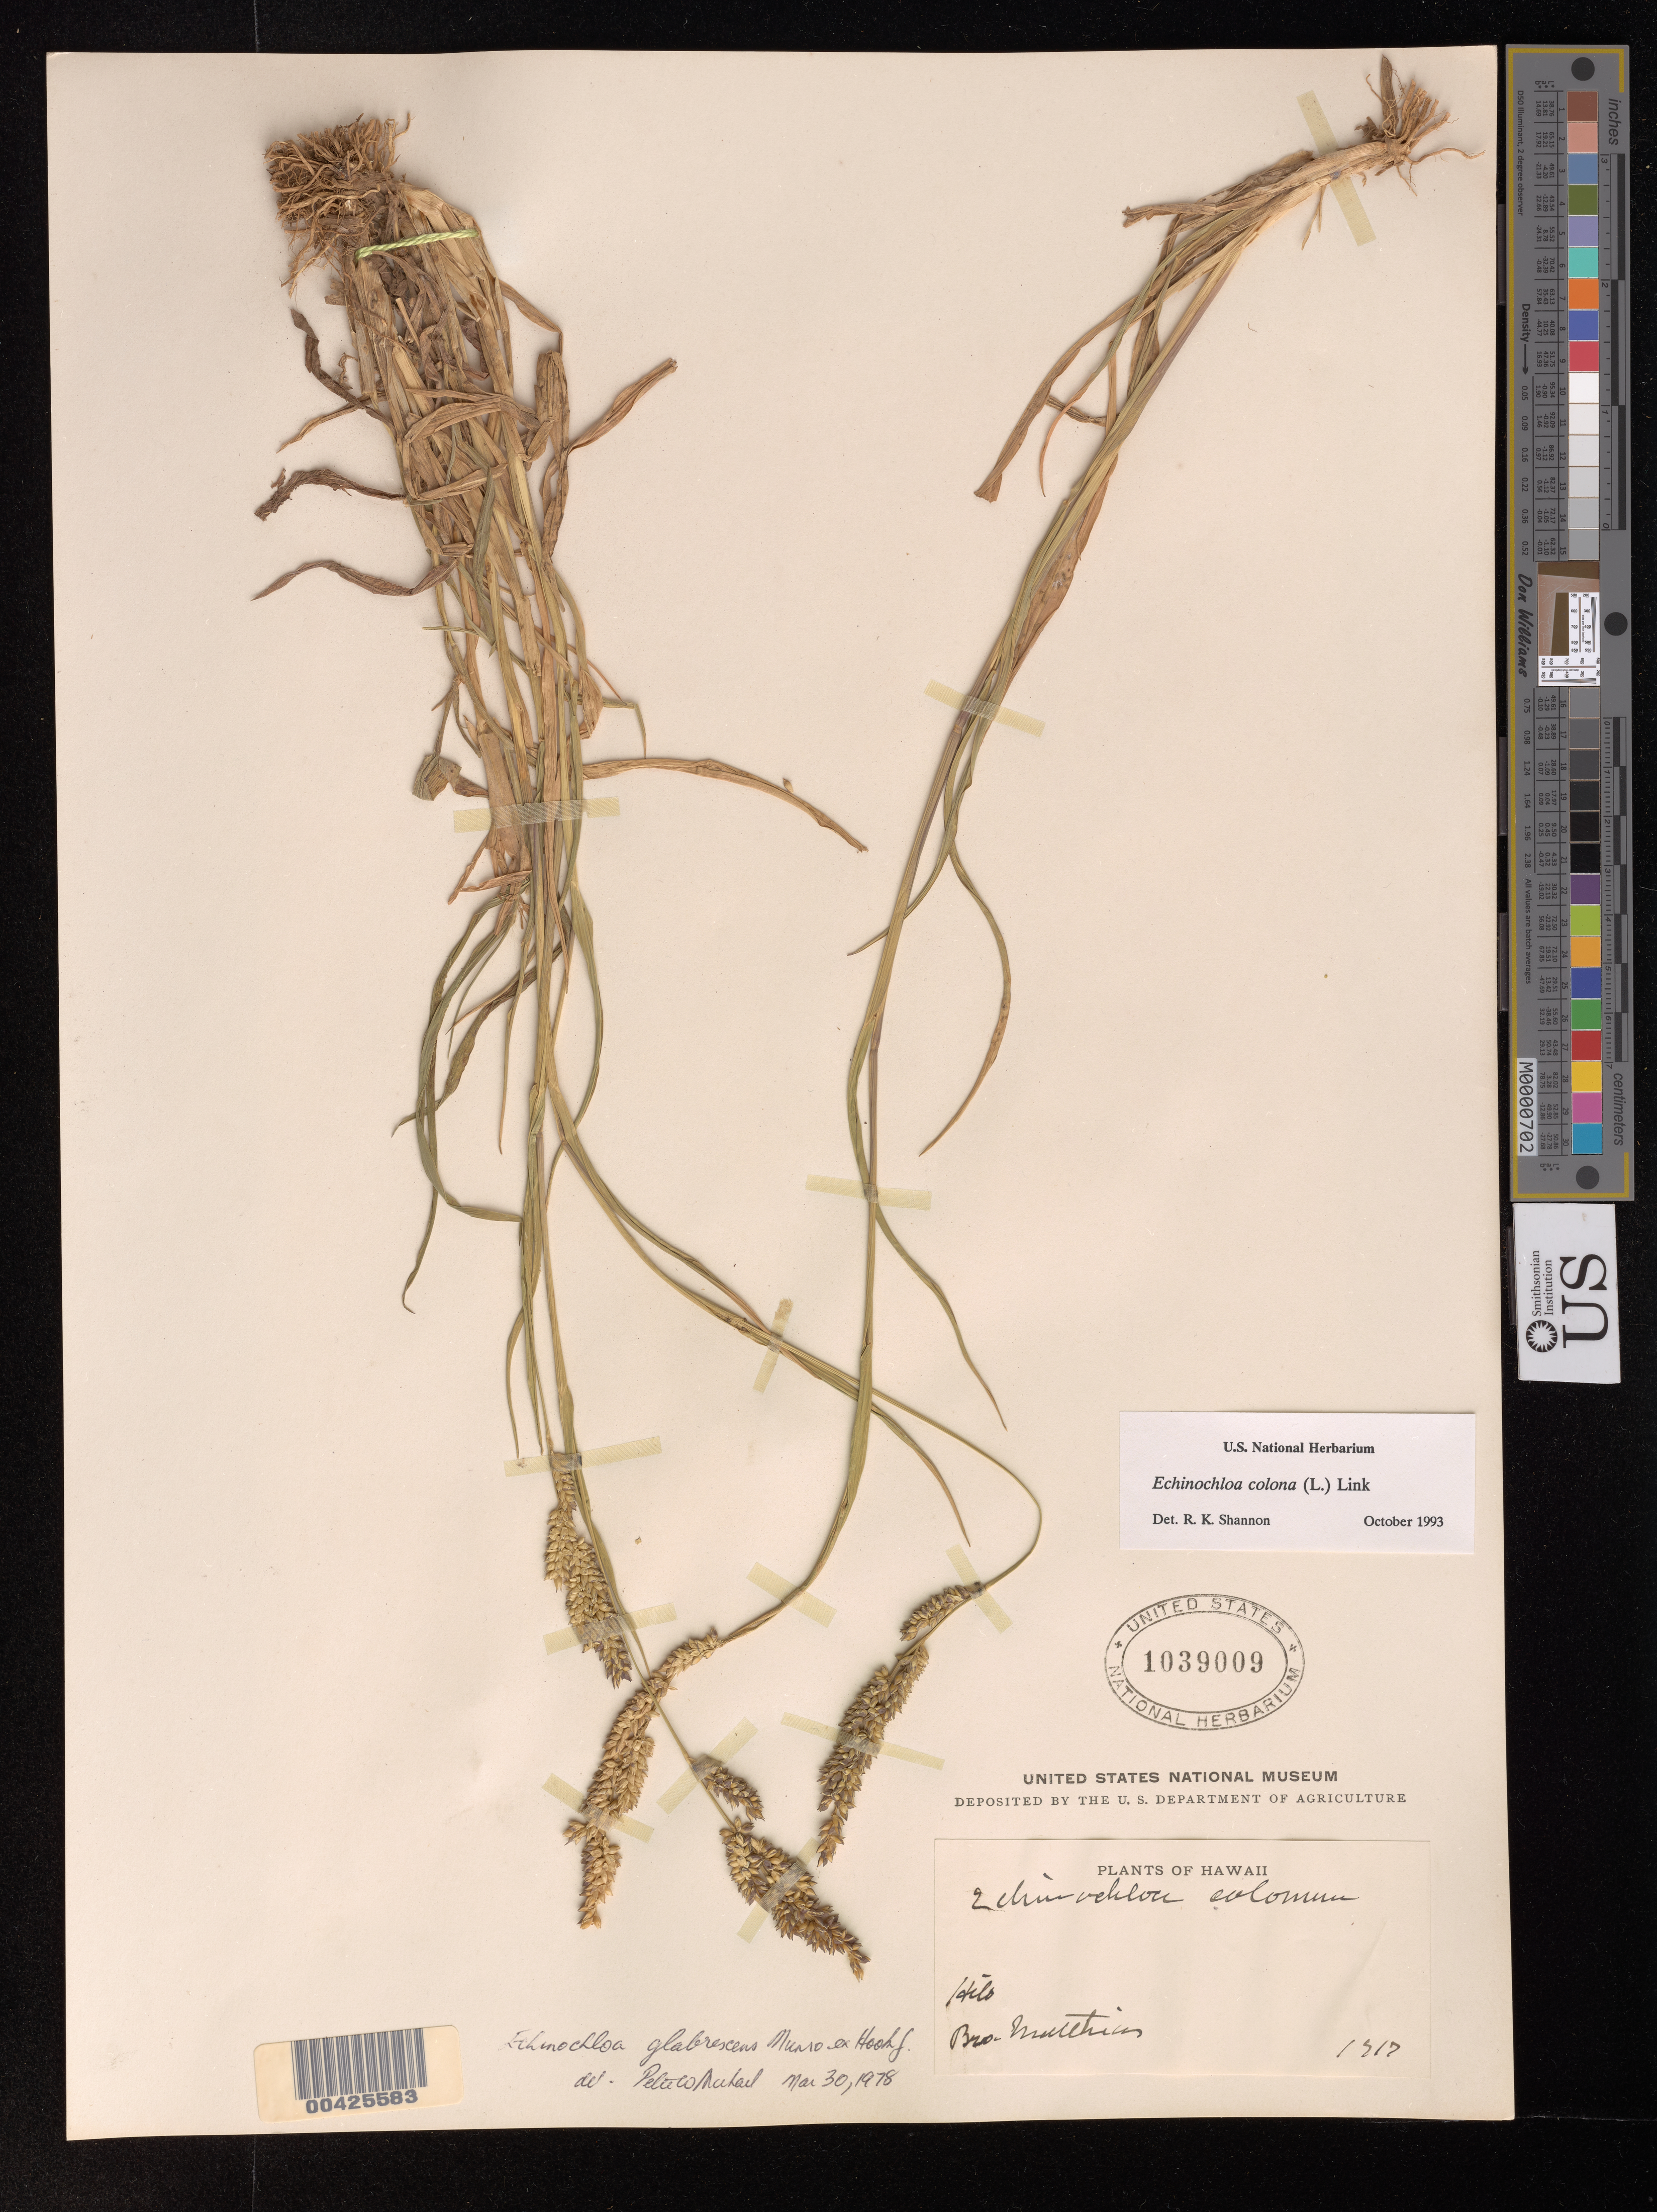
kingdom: Plantae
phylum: Tracheophyta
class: Liliopsida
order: Poales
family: Poaceae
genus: Echinochloa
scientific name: Echinochloa colona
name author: (L.) Link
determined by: Shannon, R. K., (UNITED STATES)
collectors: B. Matthias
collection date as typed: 1917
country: United States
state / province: Hawaii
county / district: Hawaii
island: Hawaii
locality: Hilo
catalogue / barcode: US 1039009